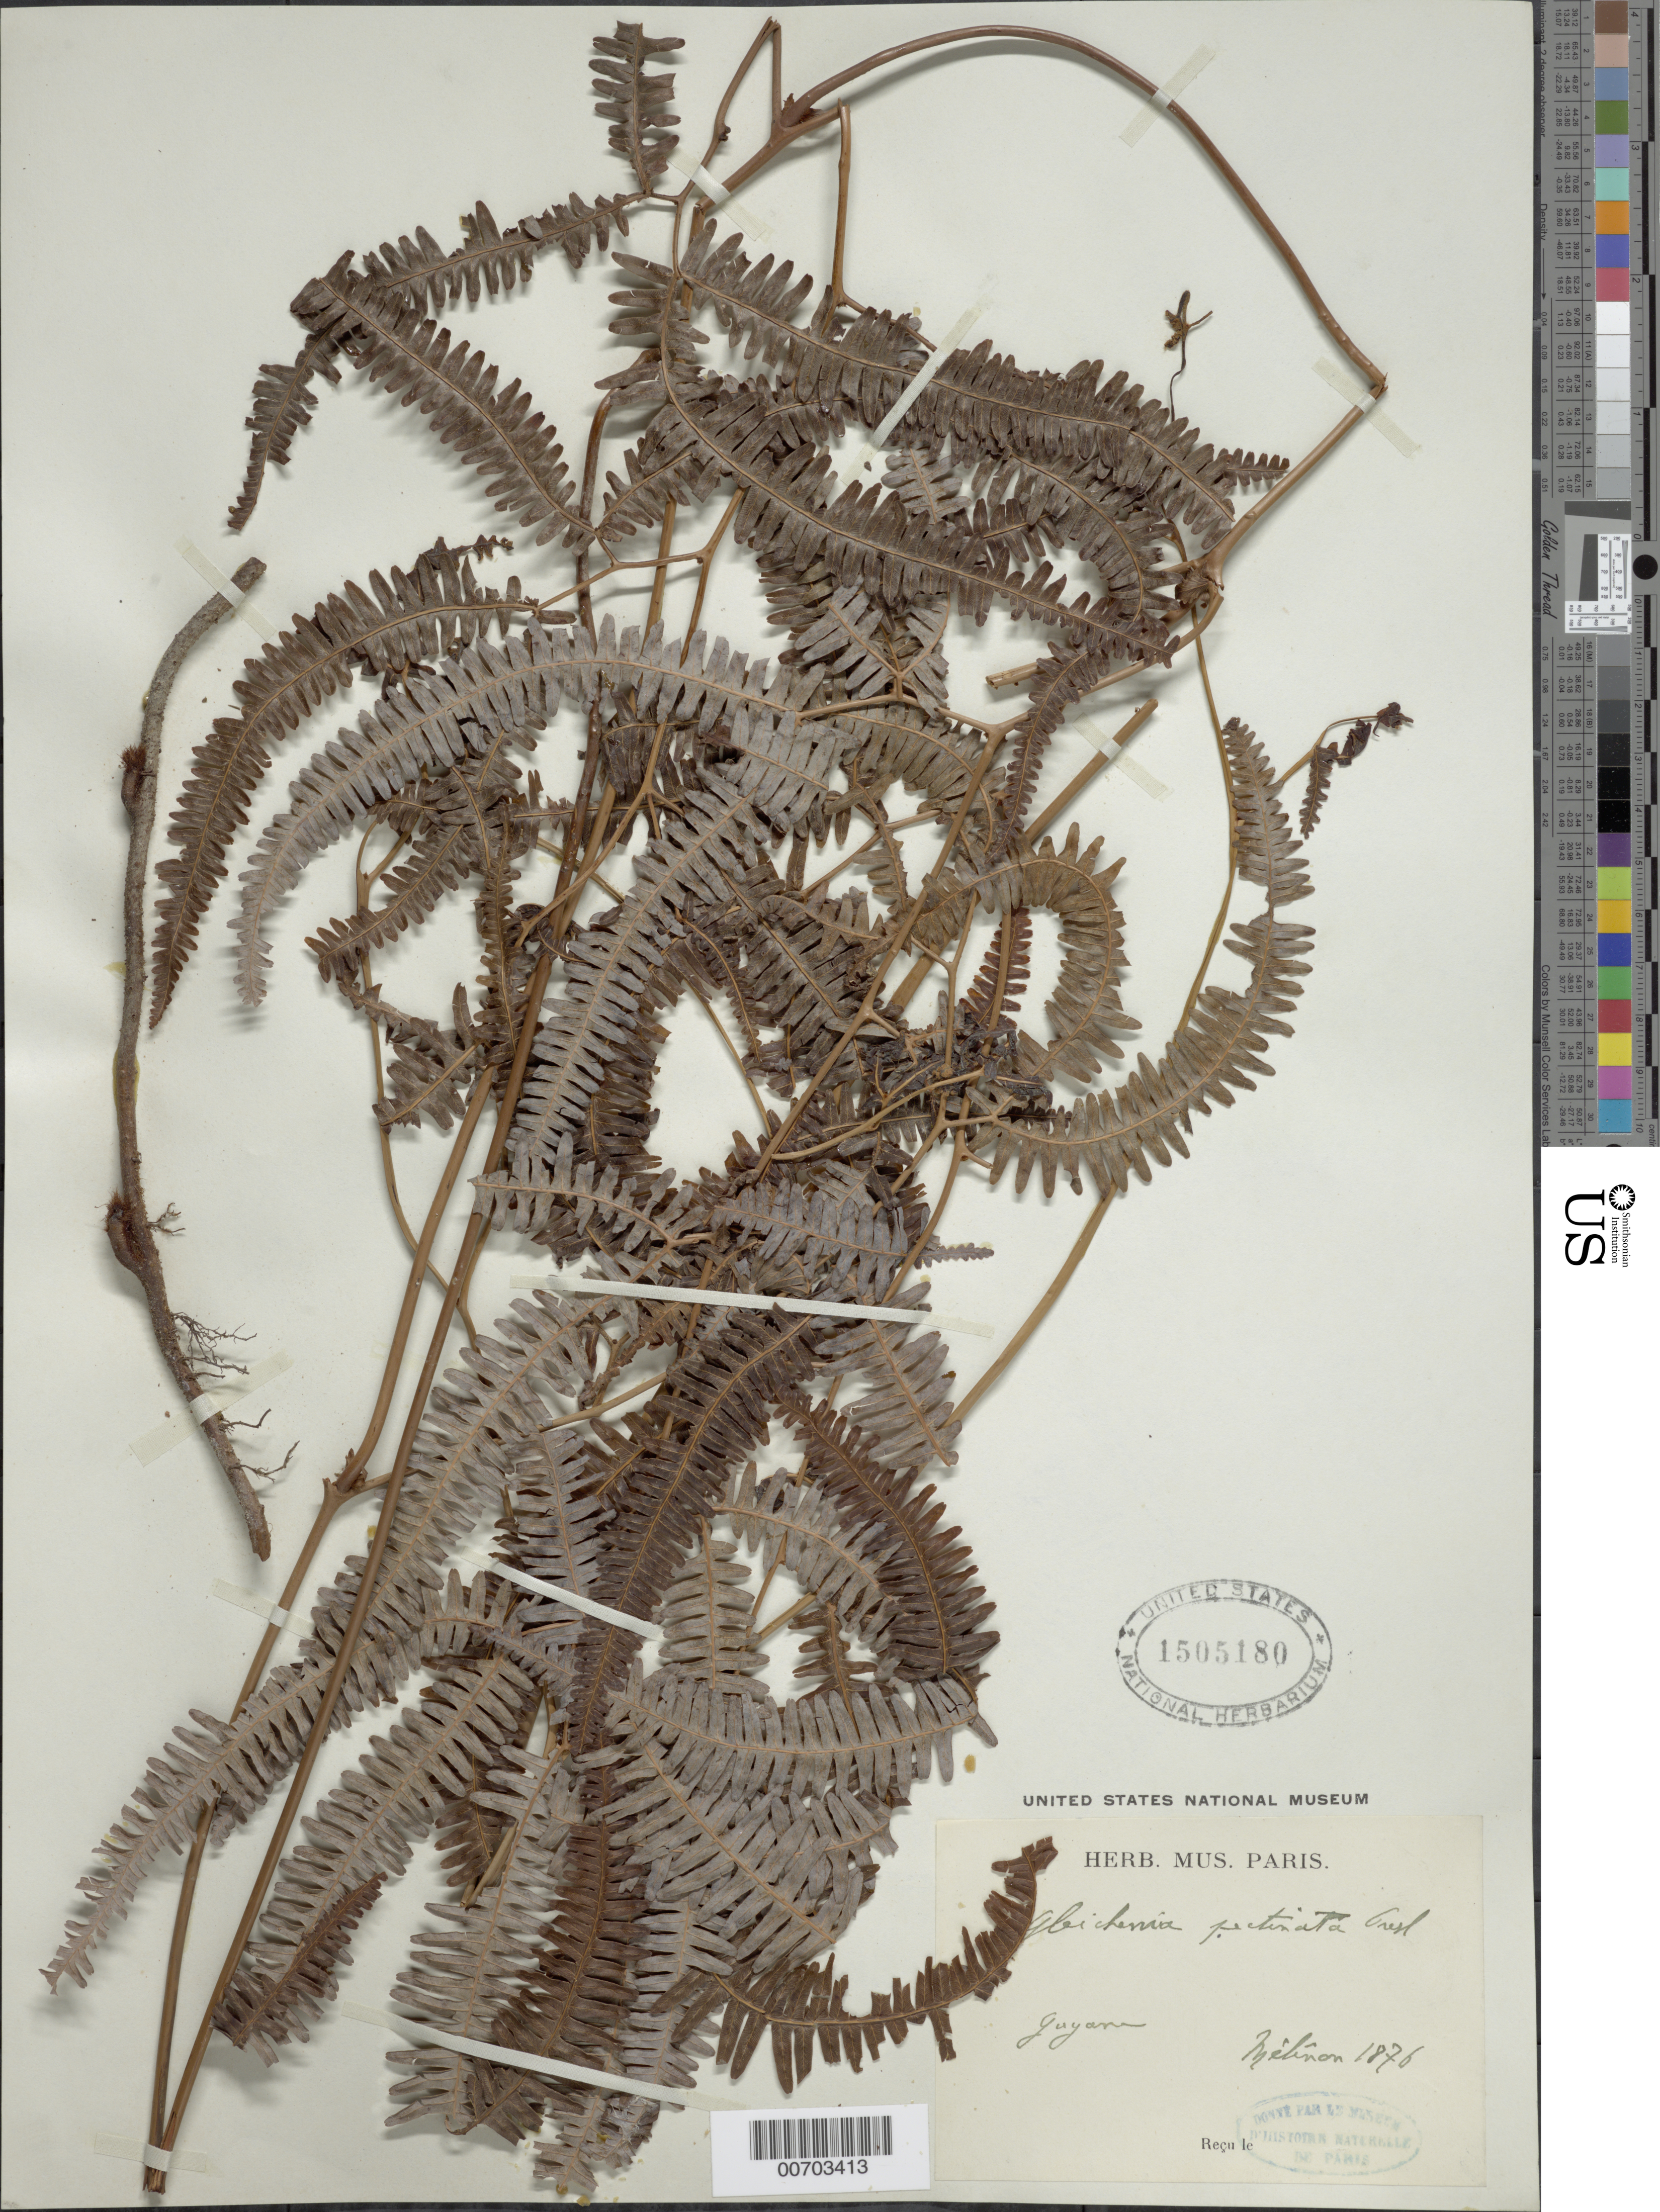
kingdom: Plantae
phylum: Tracheophyta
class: Polypodiopsida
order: Gleicheniales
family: Gleicheniaceae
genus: Gleichenella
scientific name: Gleichenella pectinata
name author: (Willd.) Ching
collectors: E. Mélinon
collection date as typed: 1876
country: French Guiana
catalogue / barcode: US 1505180